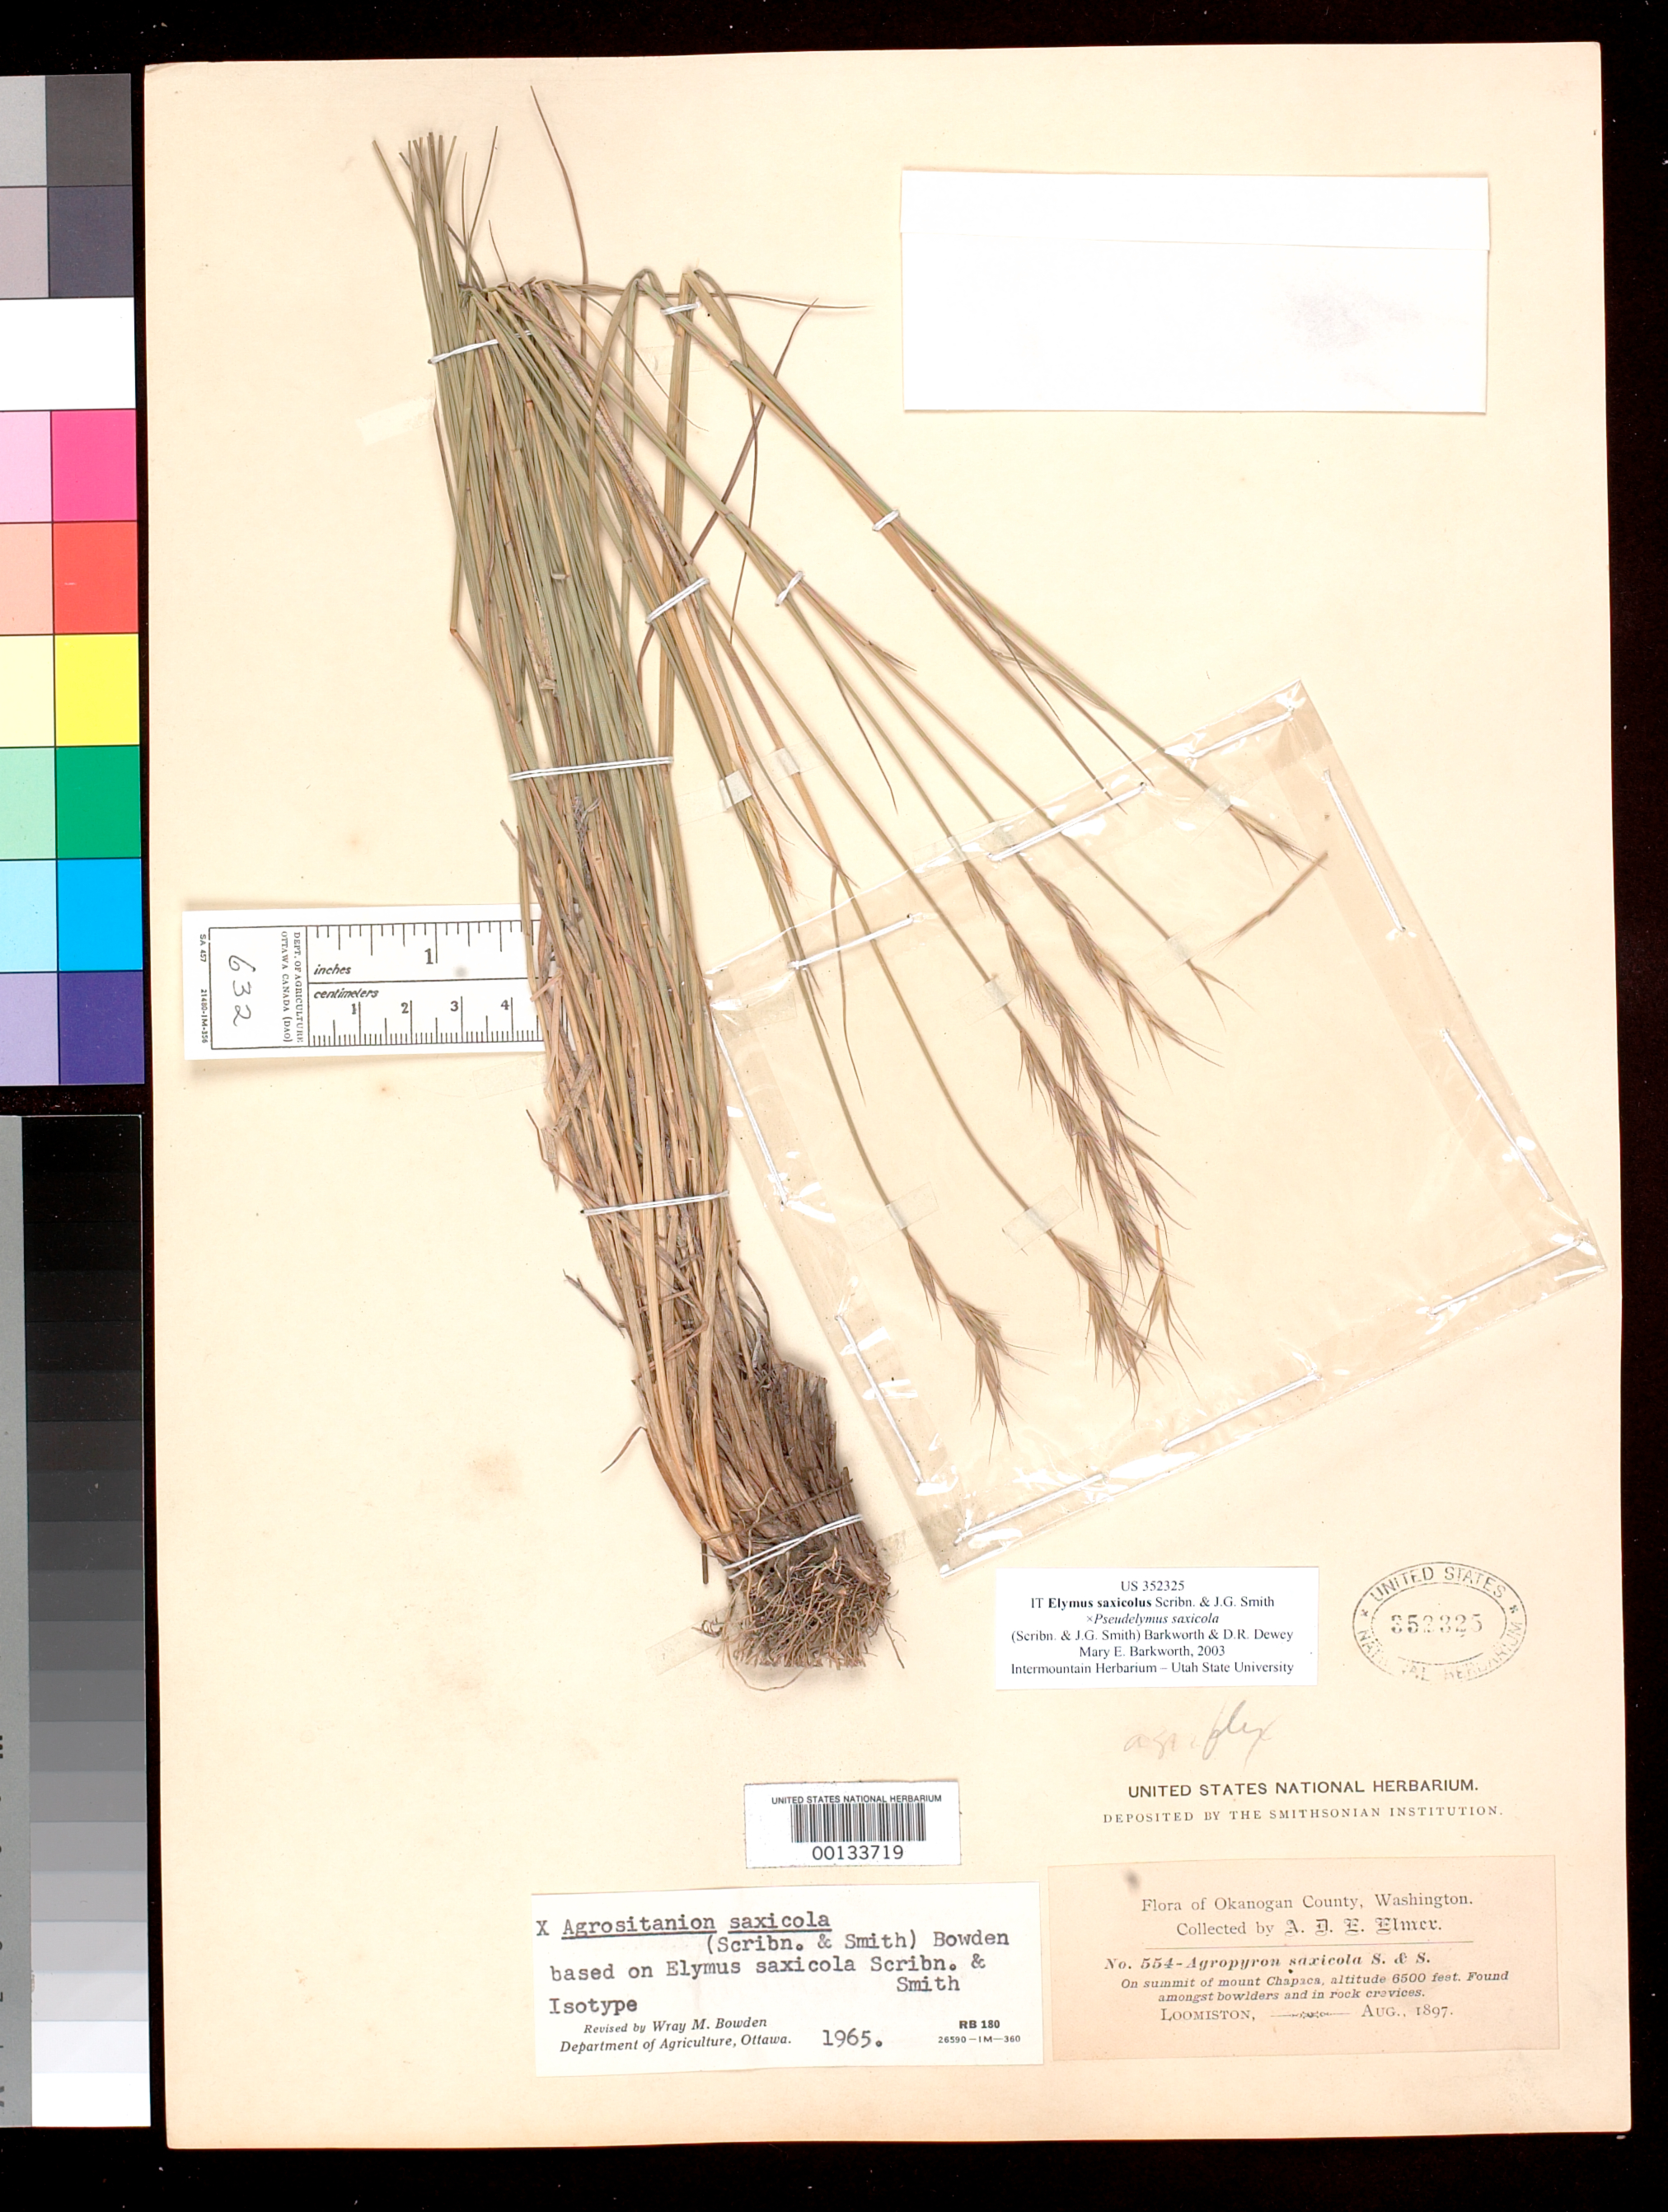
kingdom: Plantae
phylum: Tracheophyta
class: Liliopsida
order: Poales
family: Poaceae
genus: Elymus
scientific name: Elymus saxicola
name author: Scribn. & J.G. Sm.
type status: Isotype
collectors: A. D. E. Elmer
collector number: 554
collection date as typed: Aug 1897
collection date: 1897-08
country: United States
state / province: Washington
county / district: Okanogan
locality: Summit of Mt. Chapaca; alt. 6500 ft.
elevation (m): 1981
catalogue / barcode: US 352235